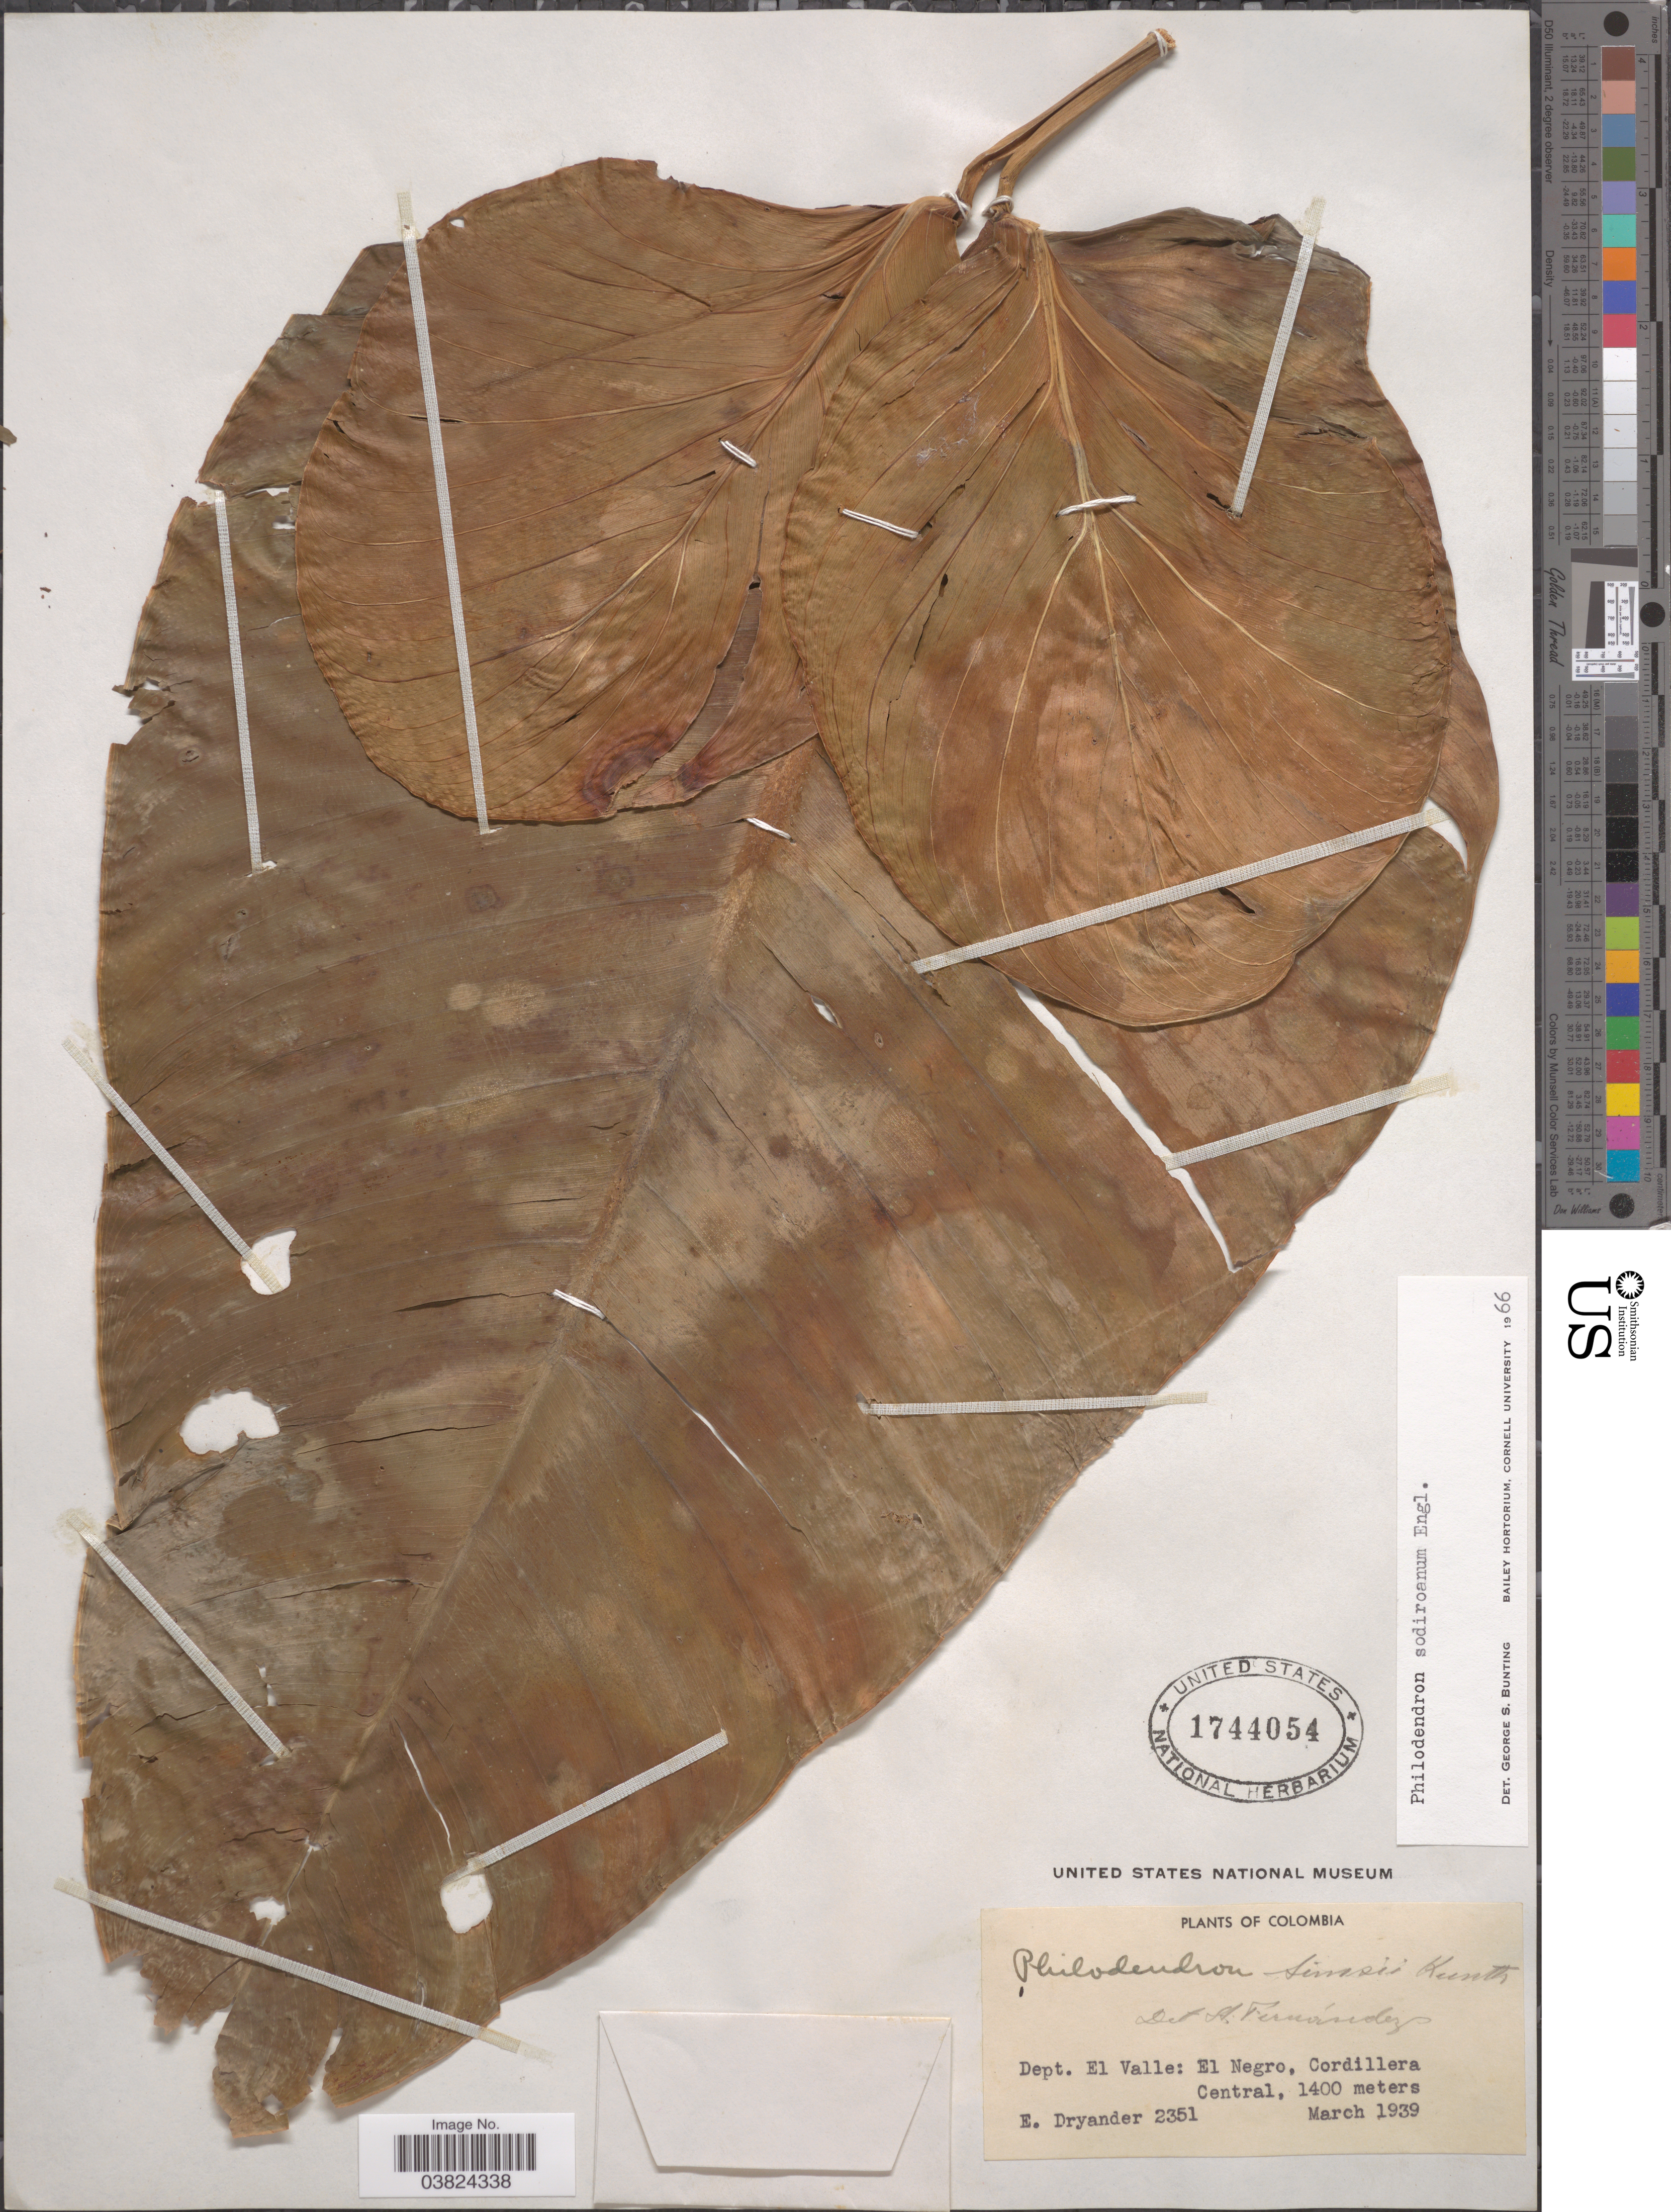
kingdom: Plantae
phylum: Tracheophyta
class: Liliopsida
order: Alismatales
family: Araceae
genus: Philodendron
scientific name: Philodendron sodiroanum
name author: Engl.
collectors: E. Dryander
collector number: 2351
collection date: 1939-03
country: Colombia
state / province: Valle del Cauca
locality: Dept. El Valle: El Negro, Cordillera Central.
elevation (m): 1400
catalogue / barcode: US 1744054